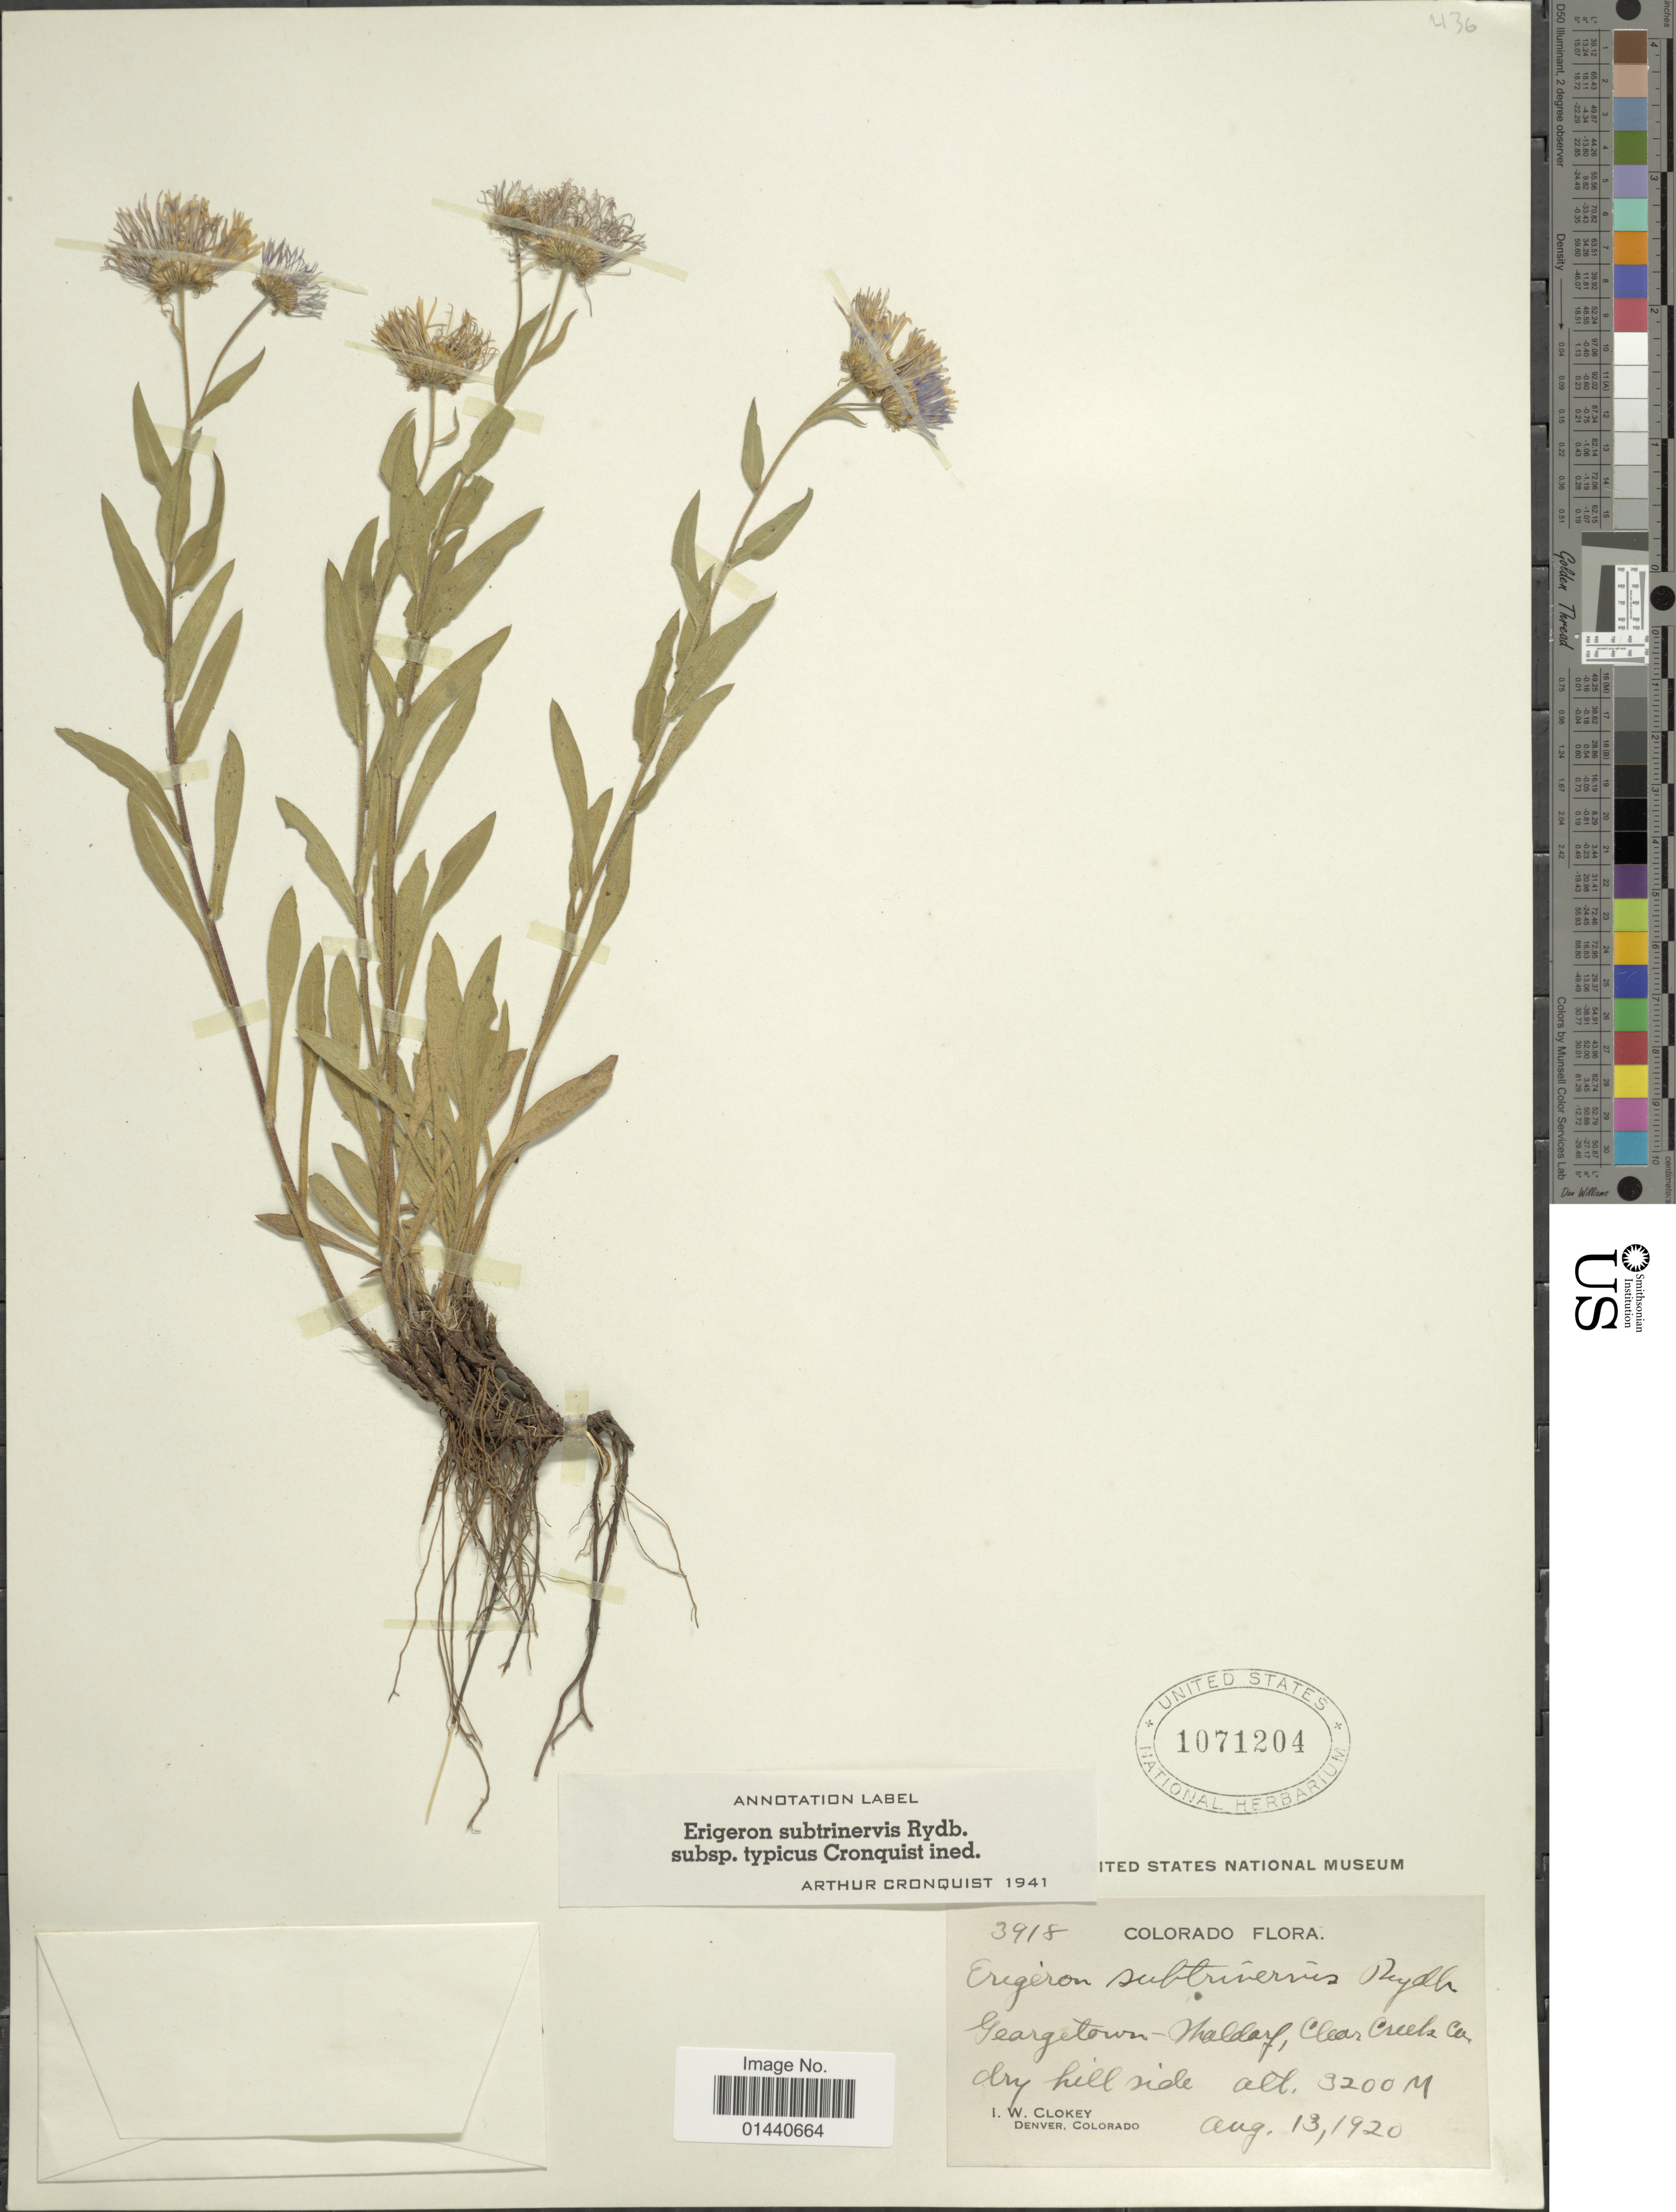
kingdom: Plantae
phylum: Tracheophyta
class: Magnoliopsida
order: Asterales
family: Asteraceae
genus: Erigeron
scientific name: Erigeron subtrinervis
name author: Rydb. ex Porter & Britton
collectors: I. W. Clokey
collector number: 3918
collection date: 1920-08-13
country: United States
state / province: Colorado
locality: Georgetown-Waldarf, Clear Creek Ca.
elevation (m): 3200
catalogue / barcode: US 1071204